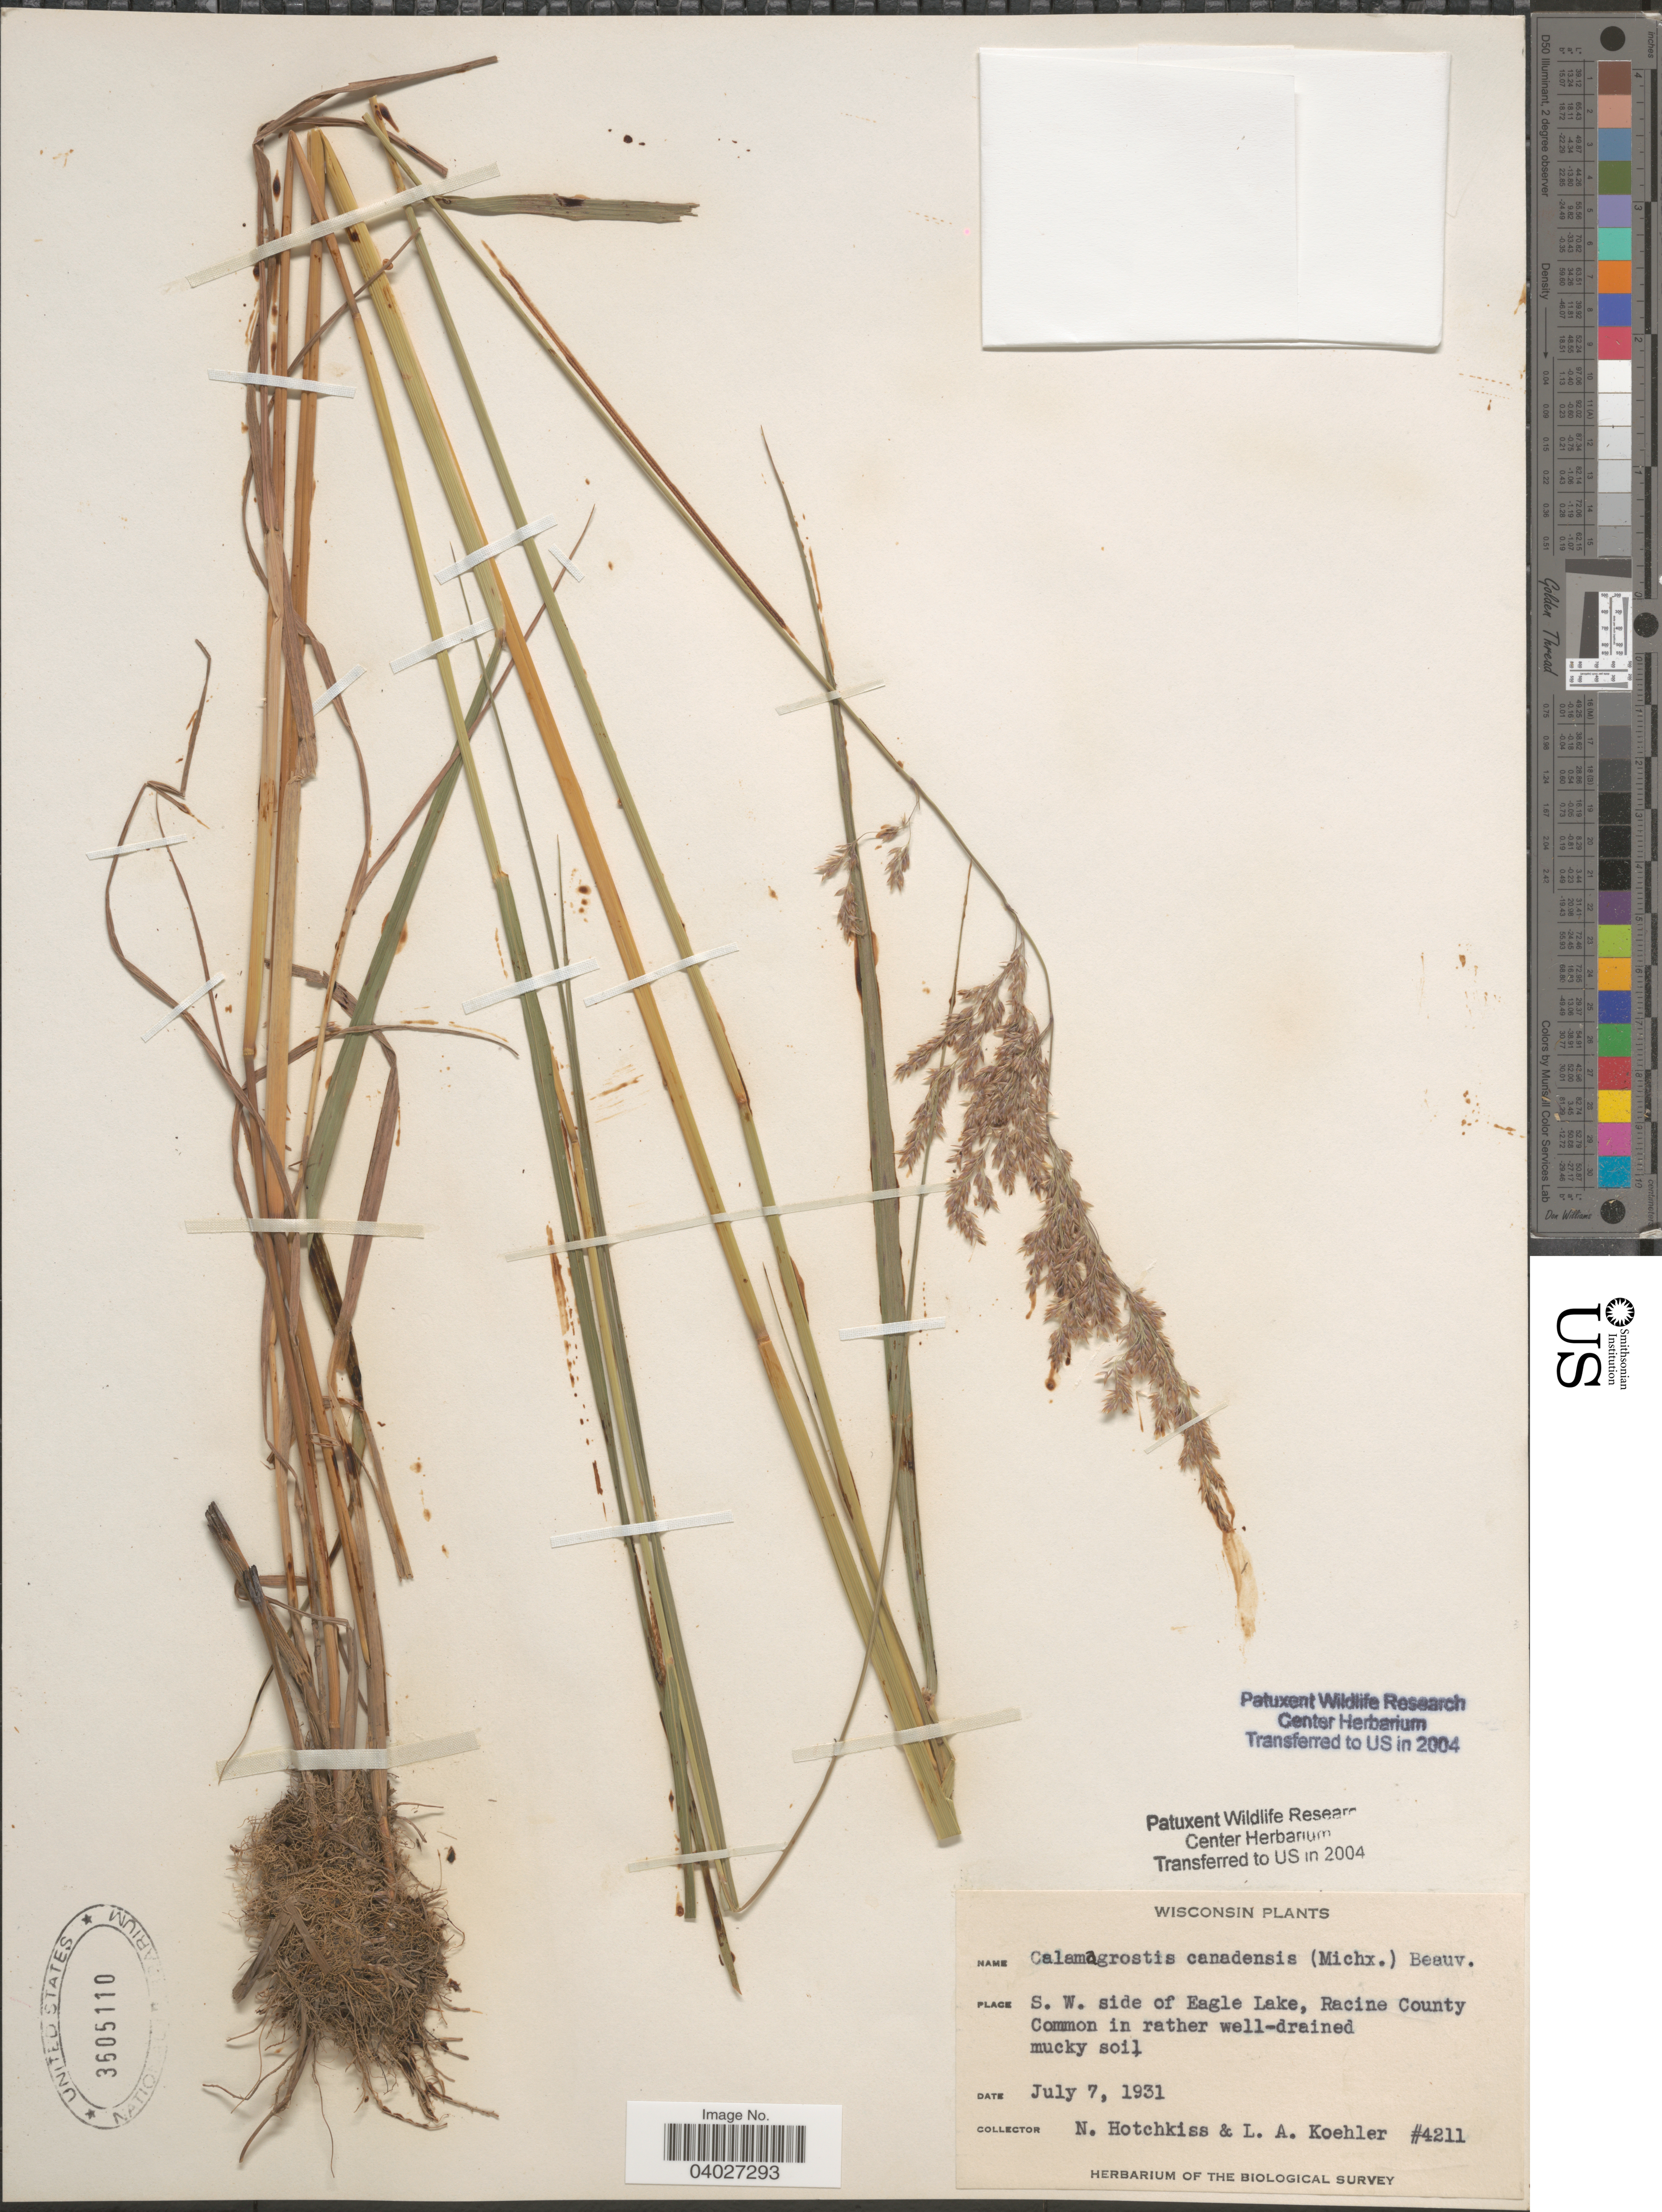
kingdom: Plantae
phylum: Tracheophyta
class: Liliopsida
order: Poales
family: Poaceae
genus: Calamagrostis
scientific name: Calamagrostis canadensis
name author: (Michx.) P. Beauv.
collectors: N. Hotchkiss & L. Koehler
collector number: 4211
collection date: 1931-07-07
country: United States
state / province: Wisconsin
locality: S.W. side of Eagle Lake, Racine County.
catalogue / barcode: US 3605110